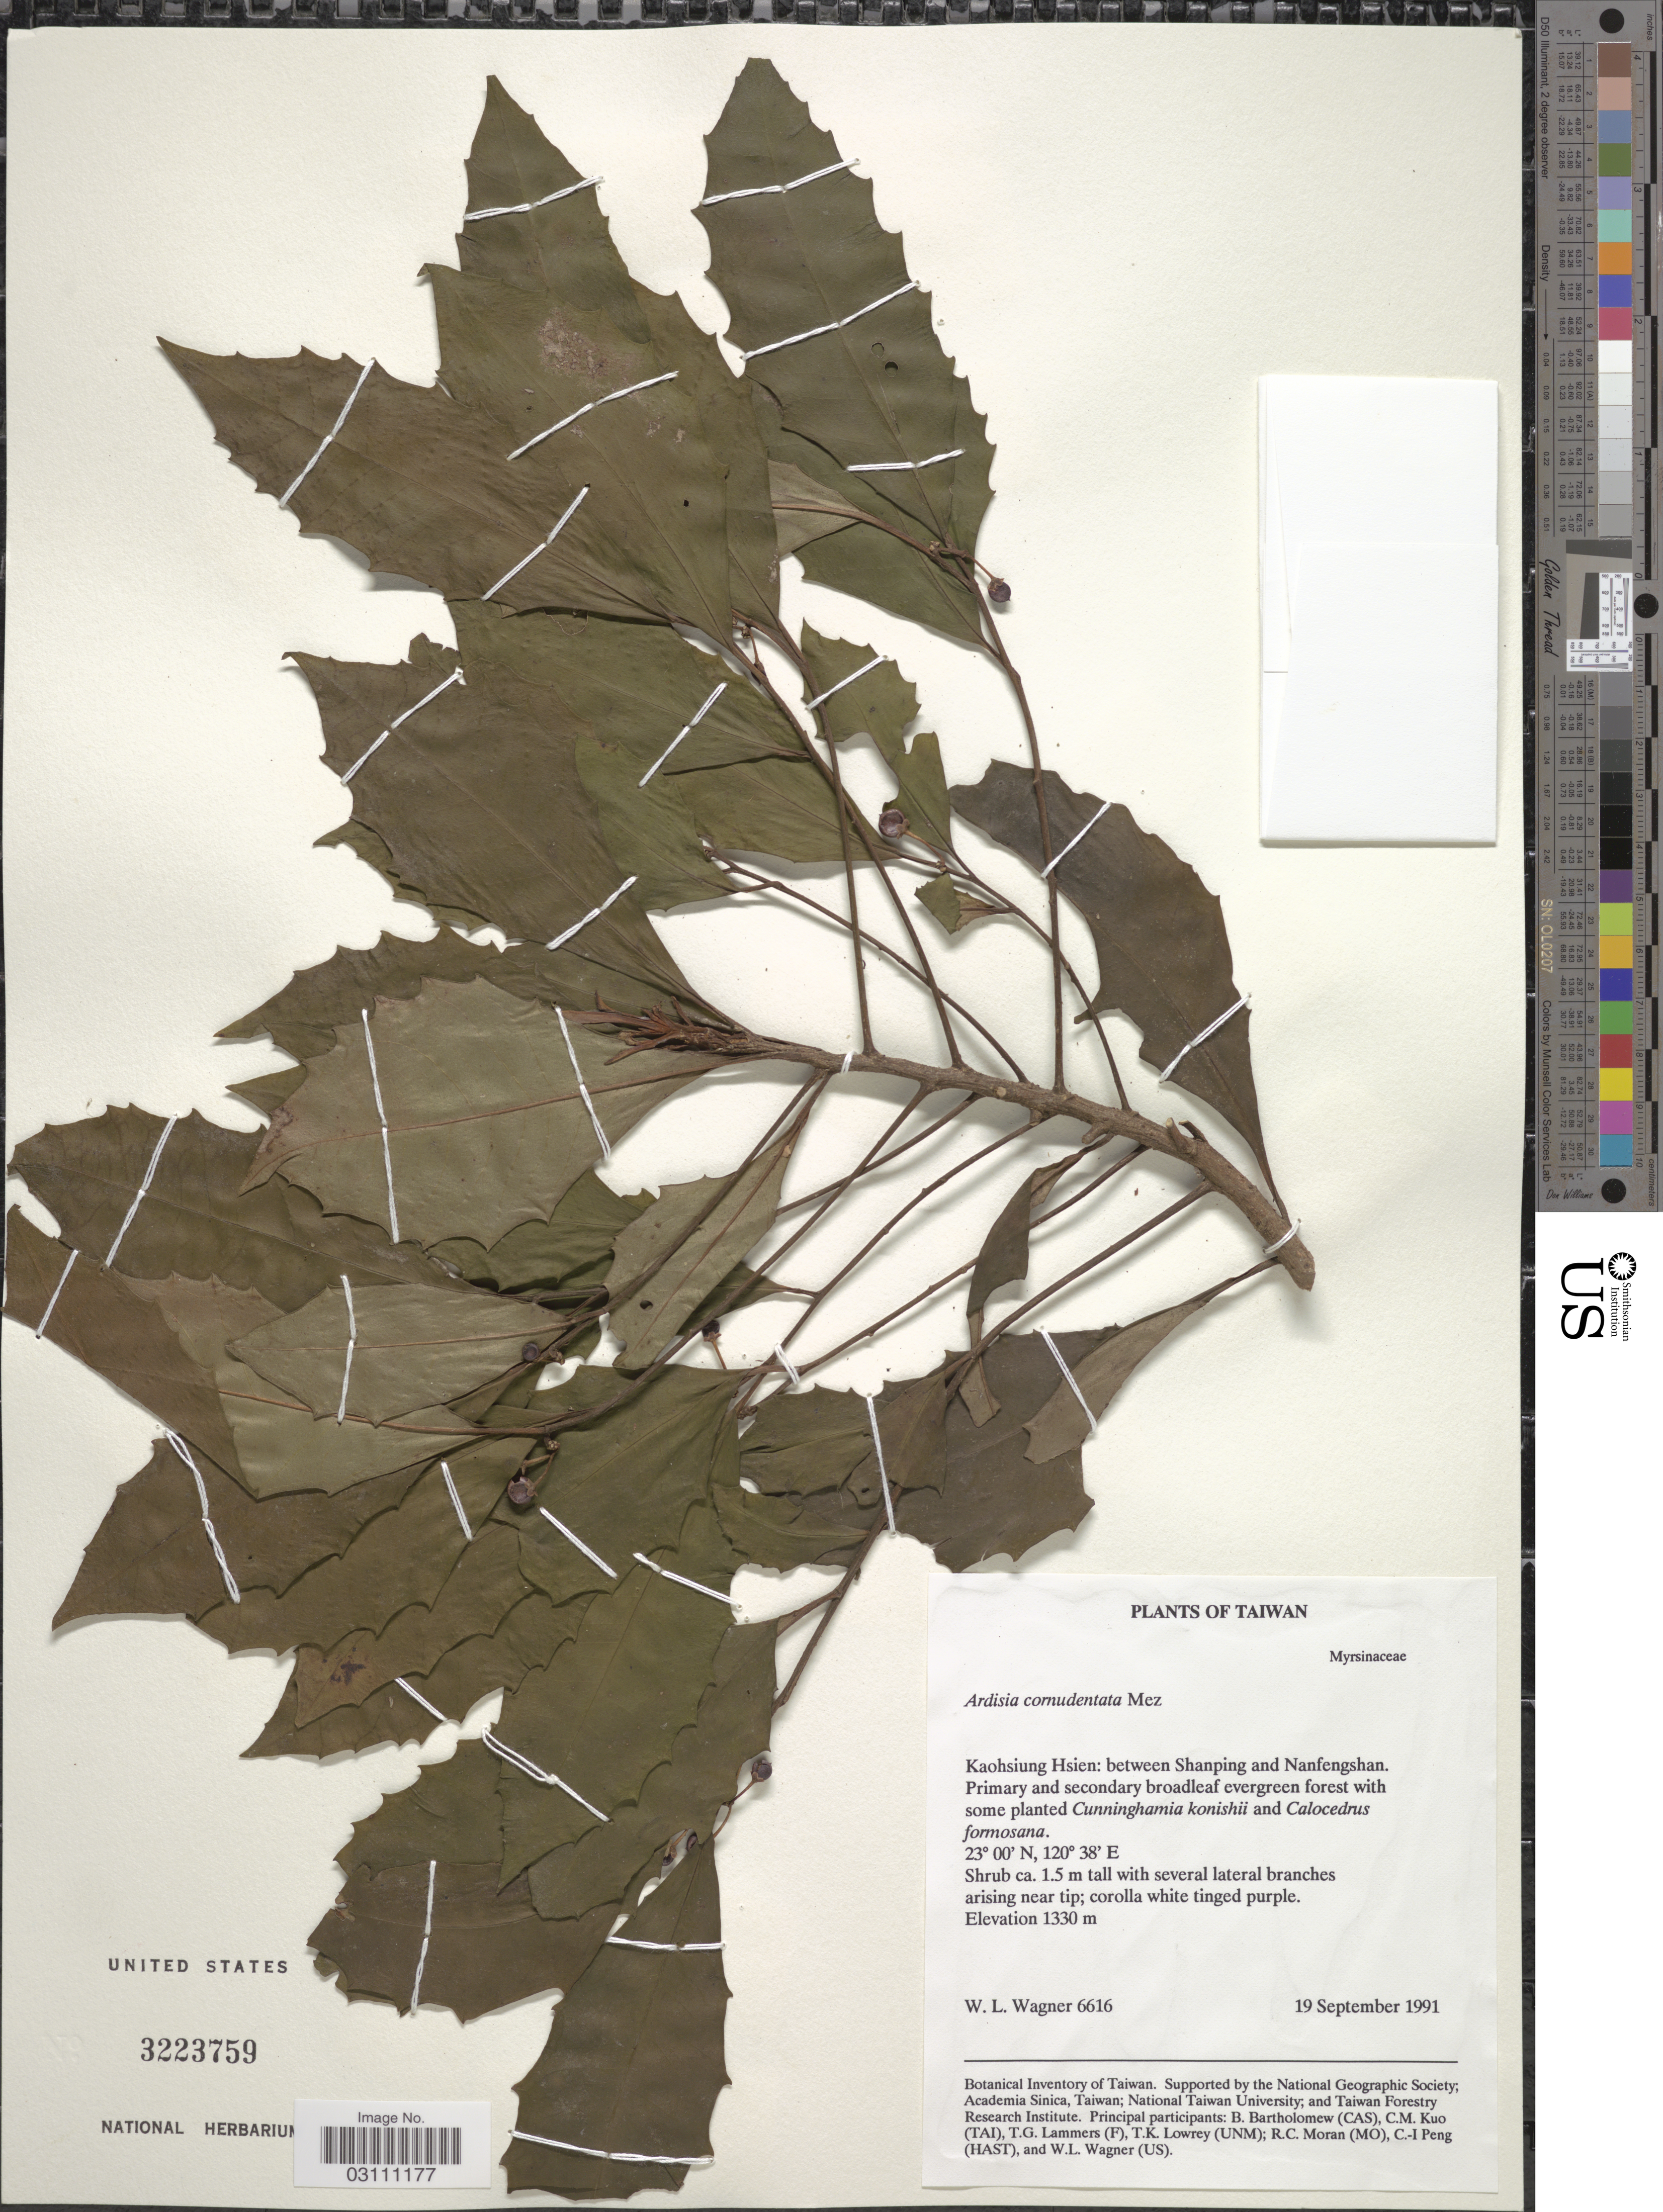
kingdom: Plantae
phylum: Tracheophyta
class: Magnoliopsida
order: Ericales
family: Primulaceae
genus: Ardisia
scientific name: Ardisia cornudentata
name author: Mez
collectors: W. L. Wagner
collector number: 6616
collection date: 1991-09-19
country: Taiwan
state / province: Kaohsiung City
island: Taiwan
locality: Kaohsiung Hsien: between Shanping and Nanfengshan.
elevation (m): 1330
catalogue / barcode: US 3223759